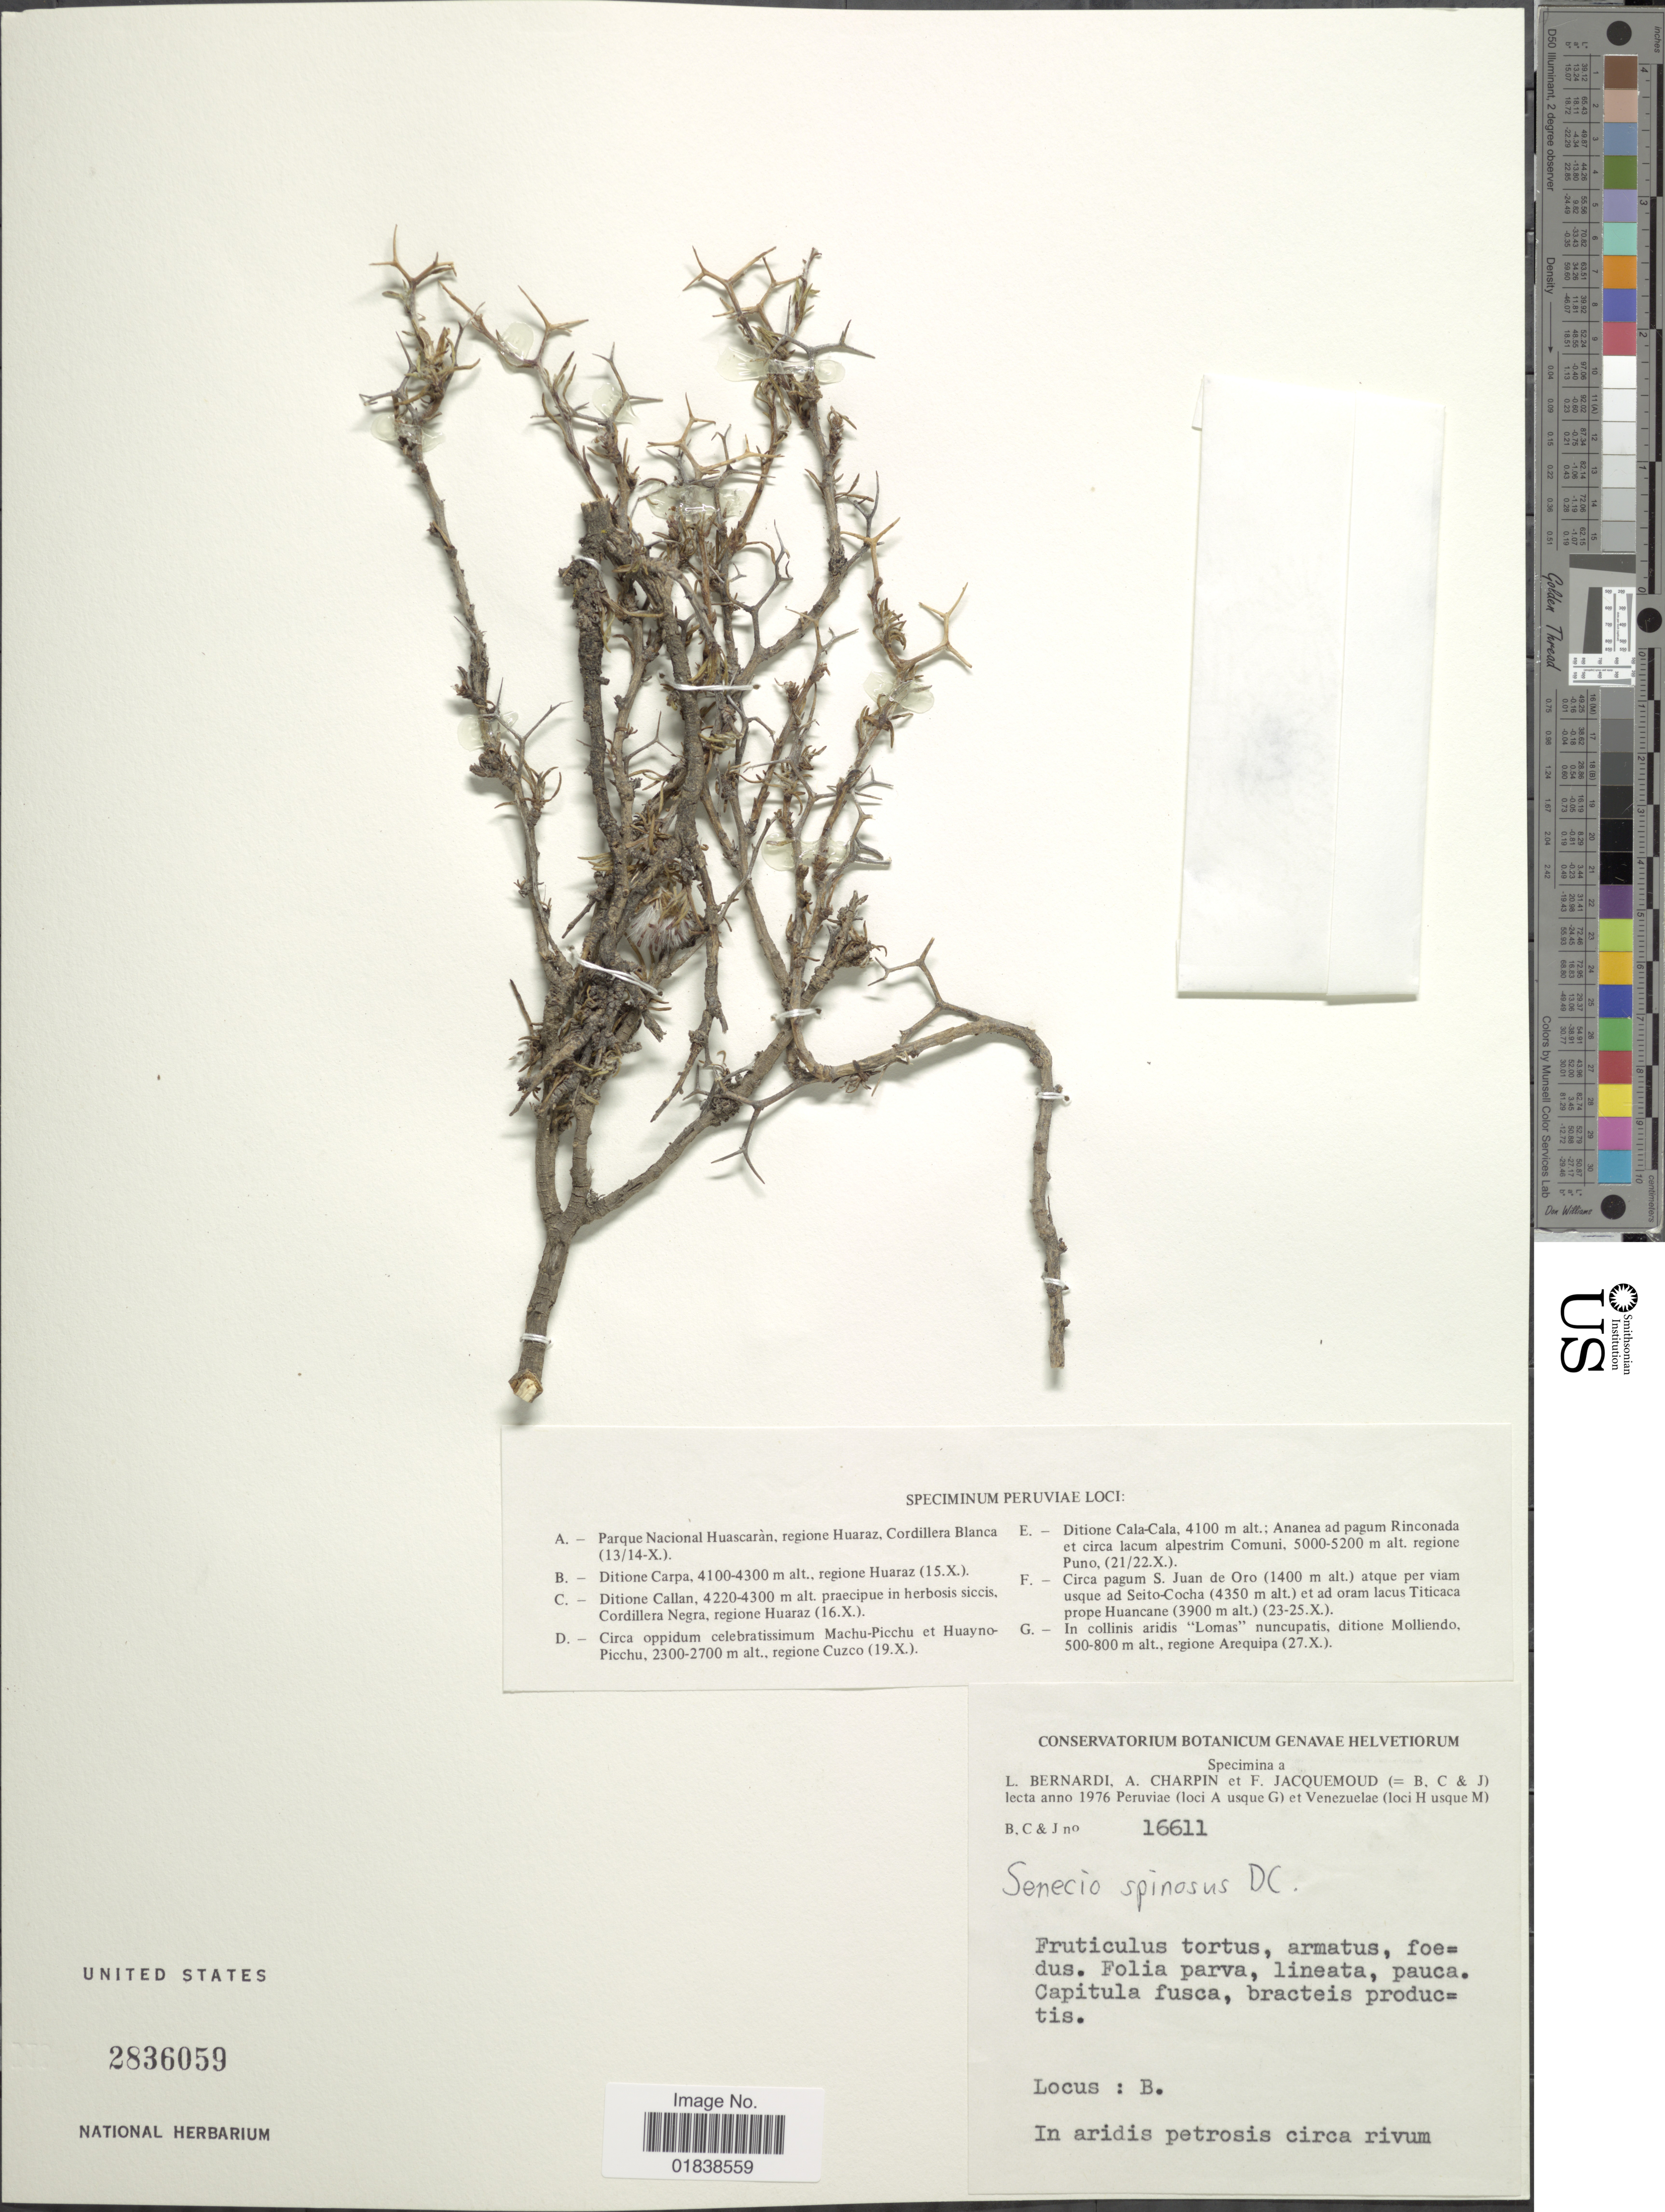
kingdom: Plantae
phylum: Tracheophyta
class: Magnoliopsida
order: Asterales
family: Asteraceae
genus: Senecio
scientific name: Senecio spinosus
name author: DC.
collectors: L. Bernardi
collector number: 16611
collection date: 1976-10-15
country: Peru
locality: Ditione Carpa, regione Huaraz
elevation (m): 4100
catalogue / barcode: US 2836059